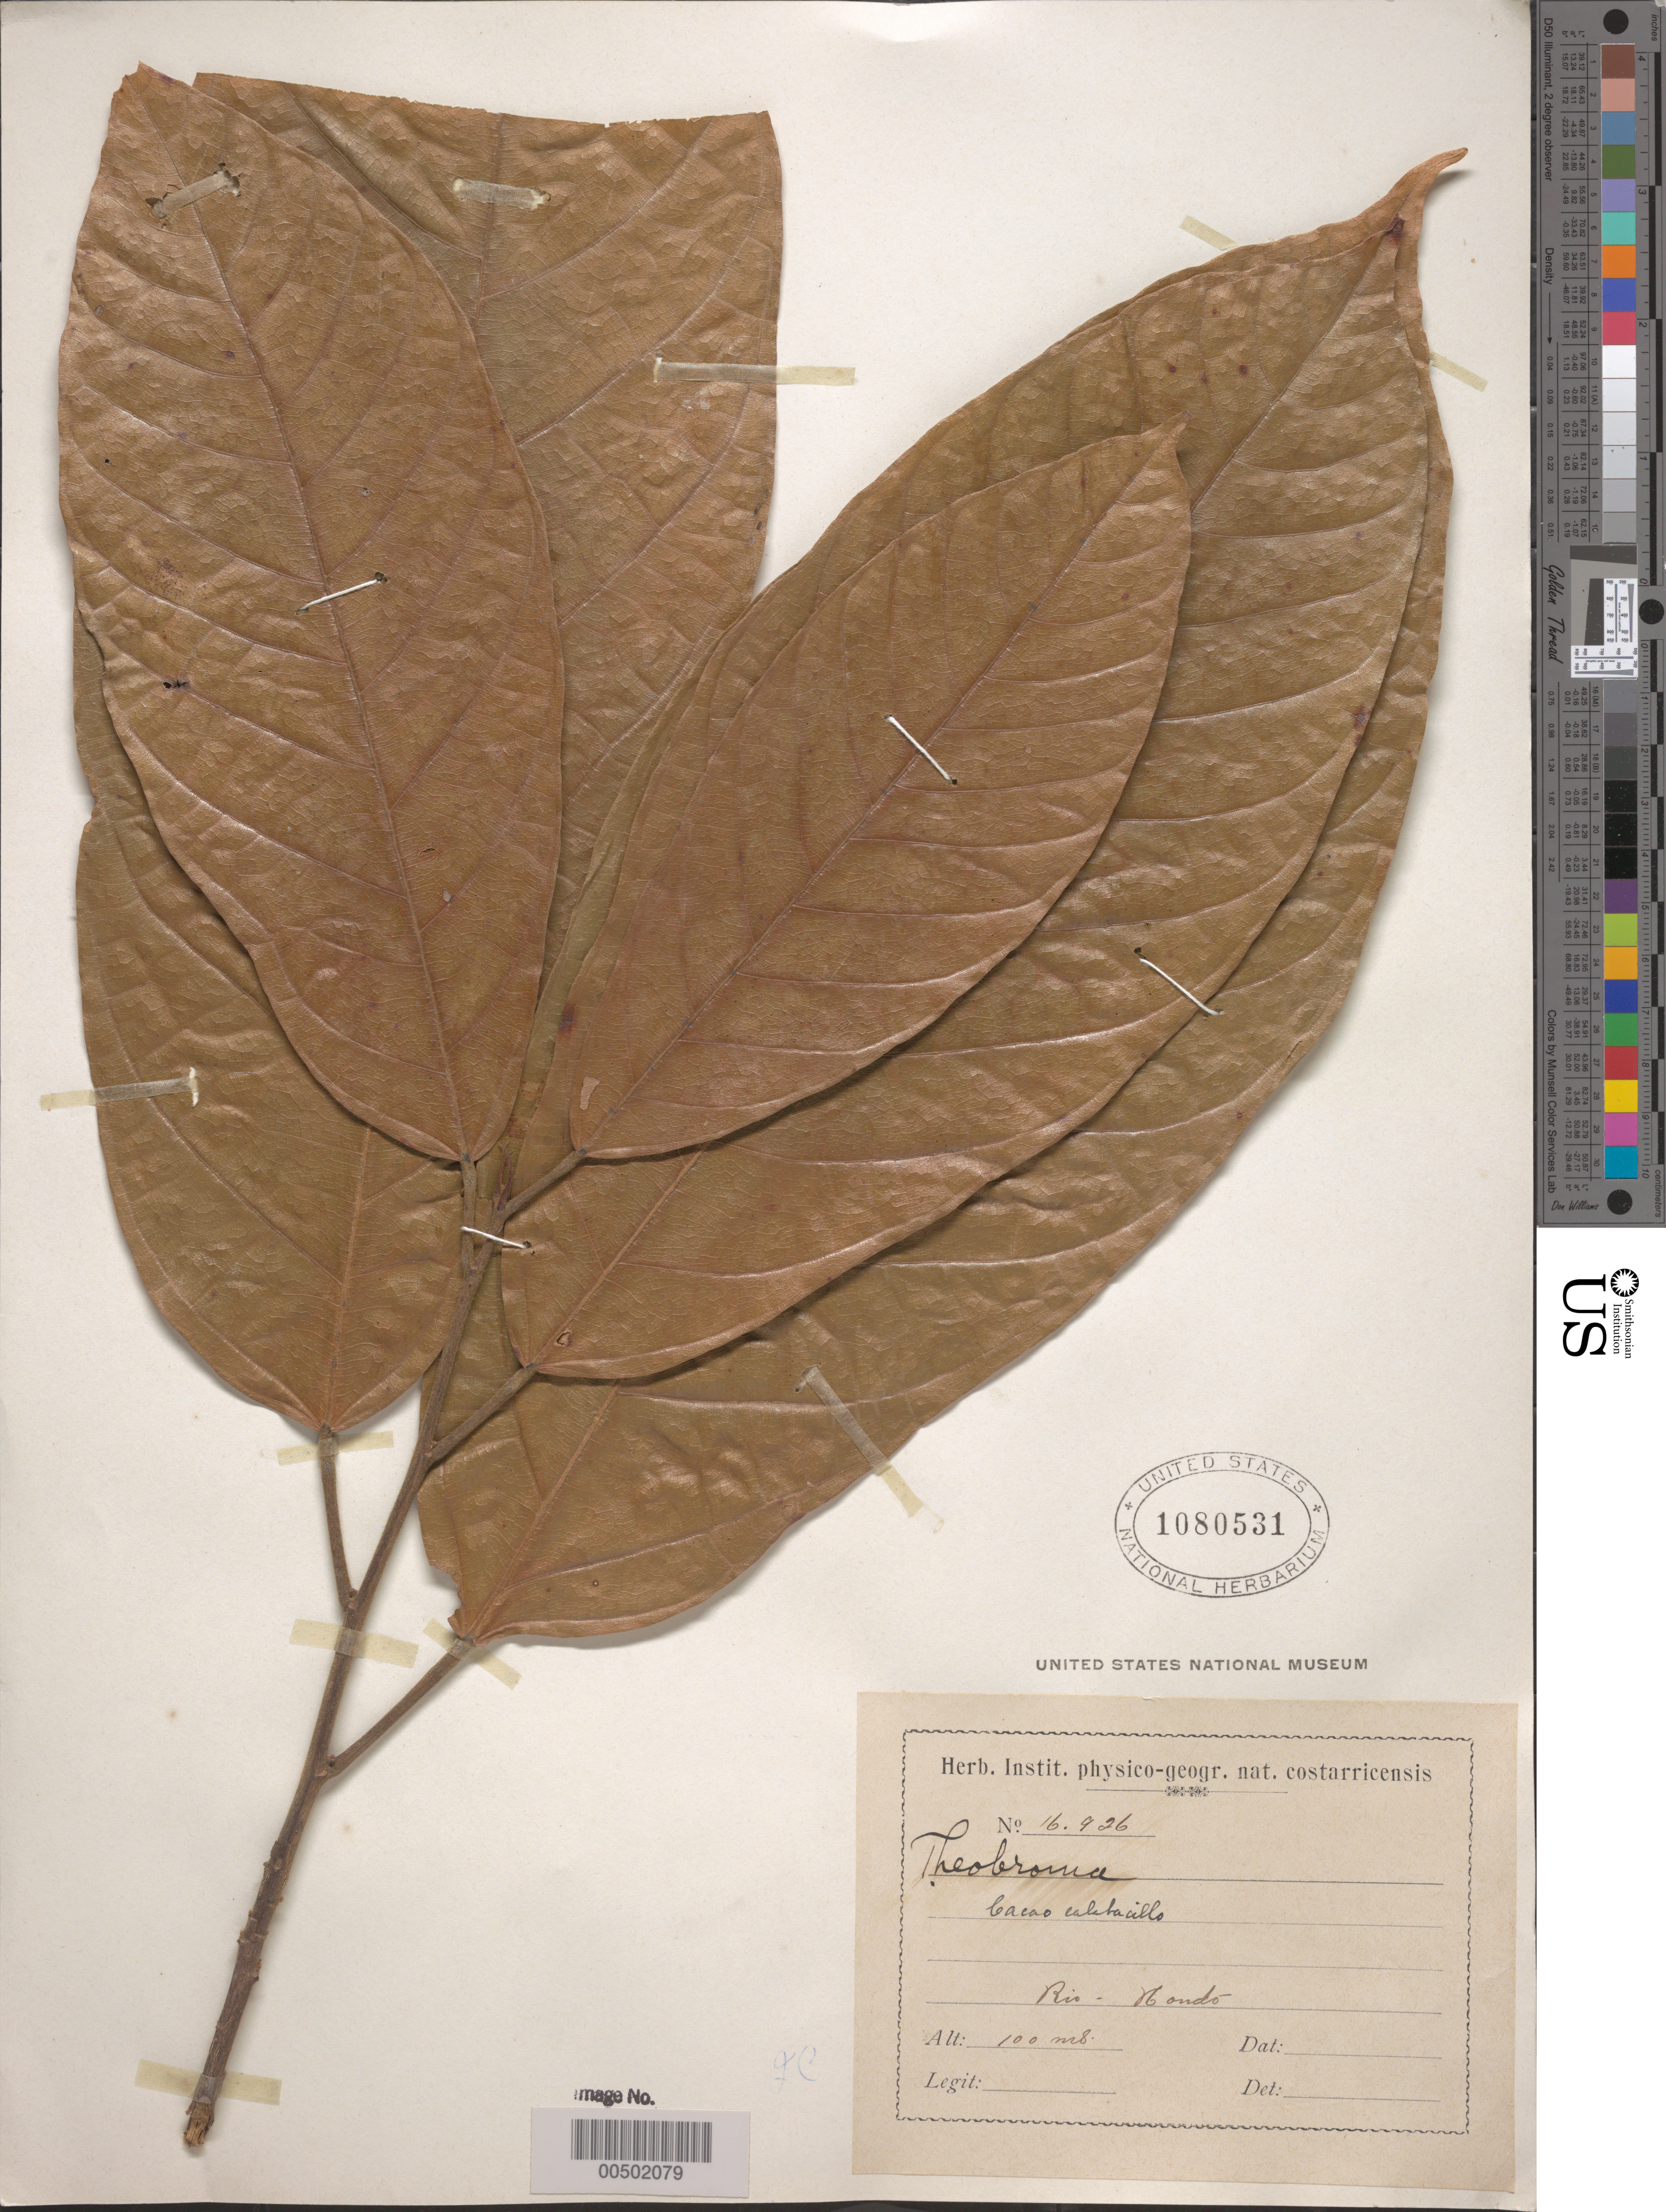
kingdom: Plantae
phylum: Tracheophyta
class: Magnoliopsida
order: Malvales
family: Malvaceae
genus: Theobroma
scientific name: Theobroma cacao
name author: L.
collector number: herb. # 16926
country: Costa Rica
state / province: Limón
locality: Rio Hondo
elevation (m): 100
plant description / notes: Common name: cacao calabacillo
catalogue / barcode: US 1080531